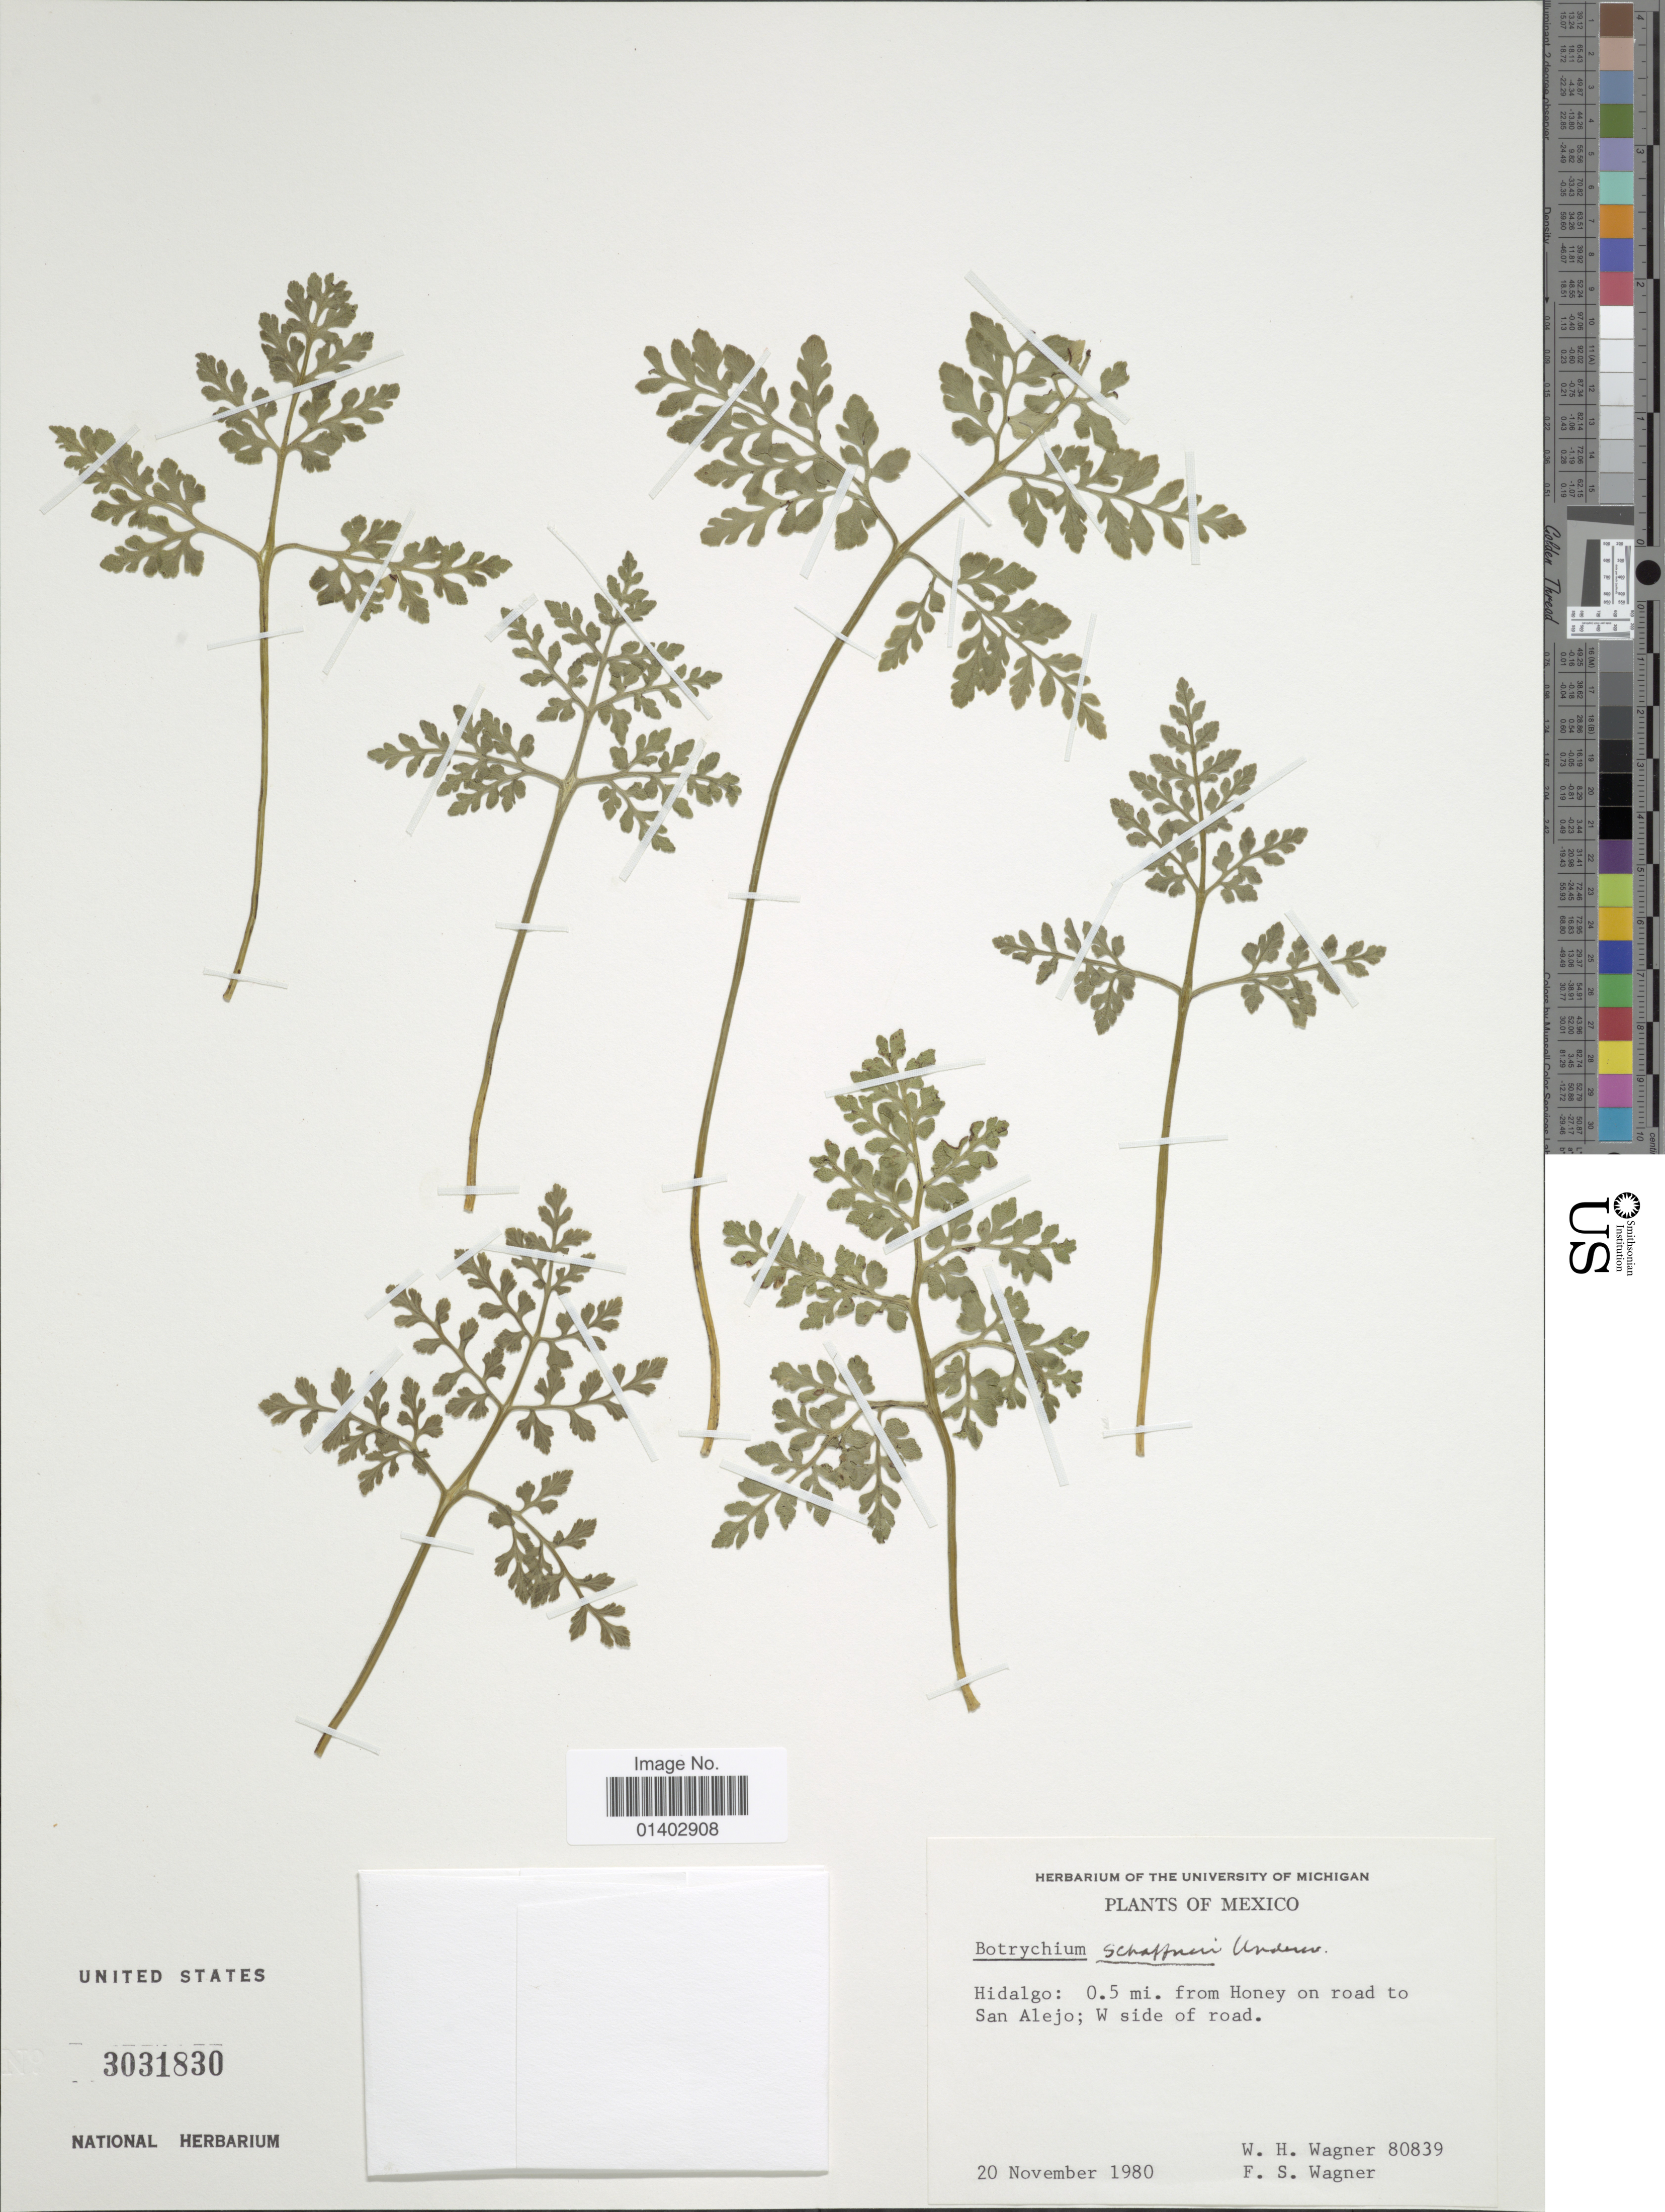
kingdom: Plantae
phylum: Tracheophyta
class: Polypodiopsida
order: Ophioglossales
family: Ophioglossaceae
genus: Botrychium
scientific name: Botrychium schaffneri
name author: Underw.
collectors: W. H. Wagner & F. S. Wagner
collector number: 80839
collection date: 1980-11-20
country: Mexico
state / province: Hidalgo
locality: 0.5 mi. from Honey on road to San Alejo; W side of road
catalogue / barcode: US 3031830